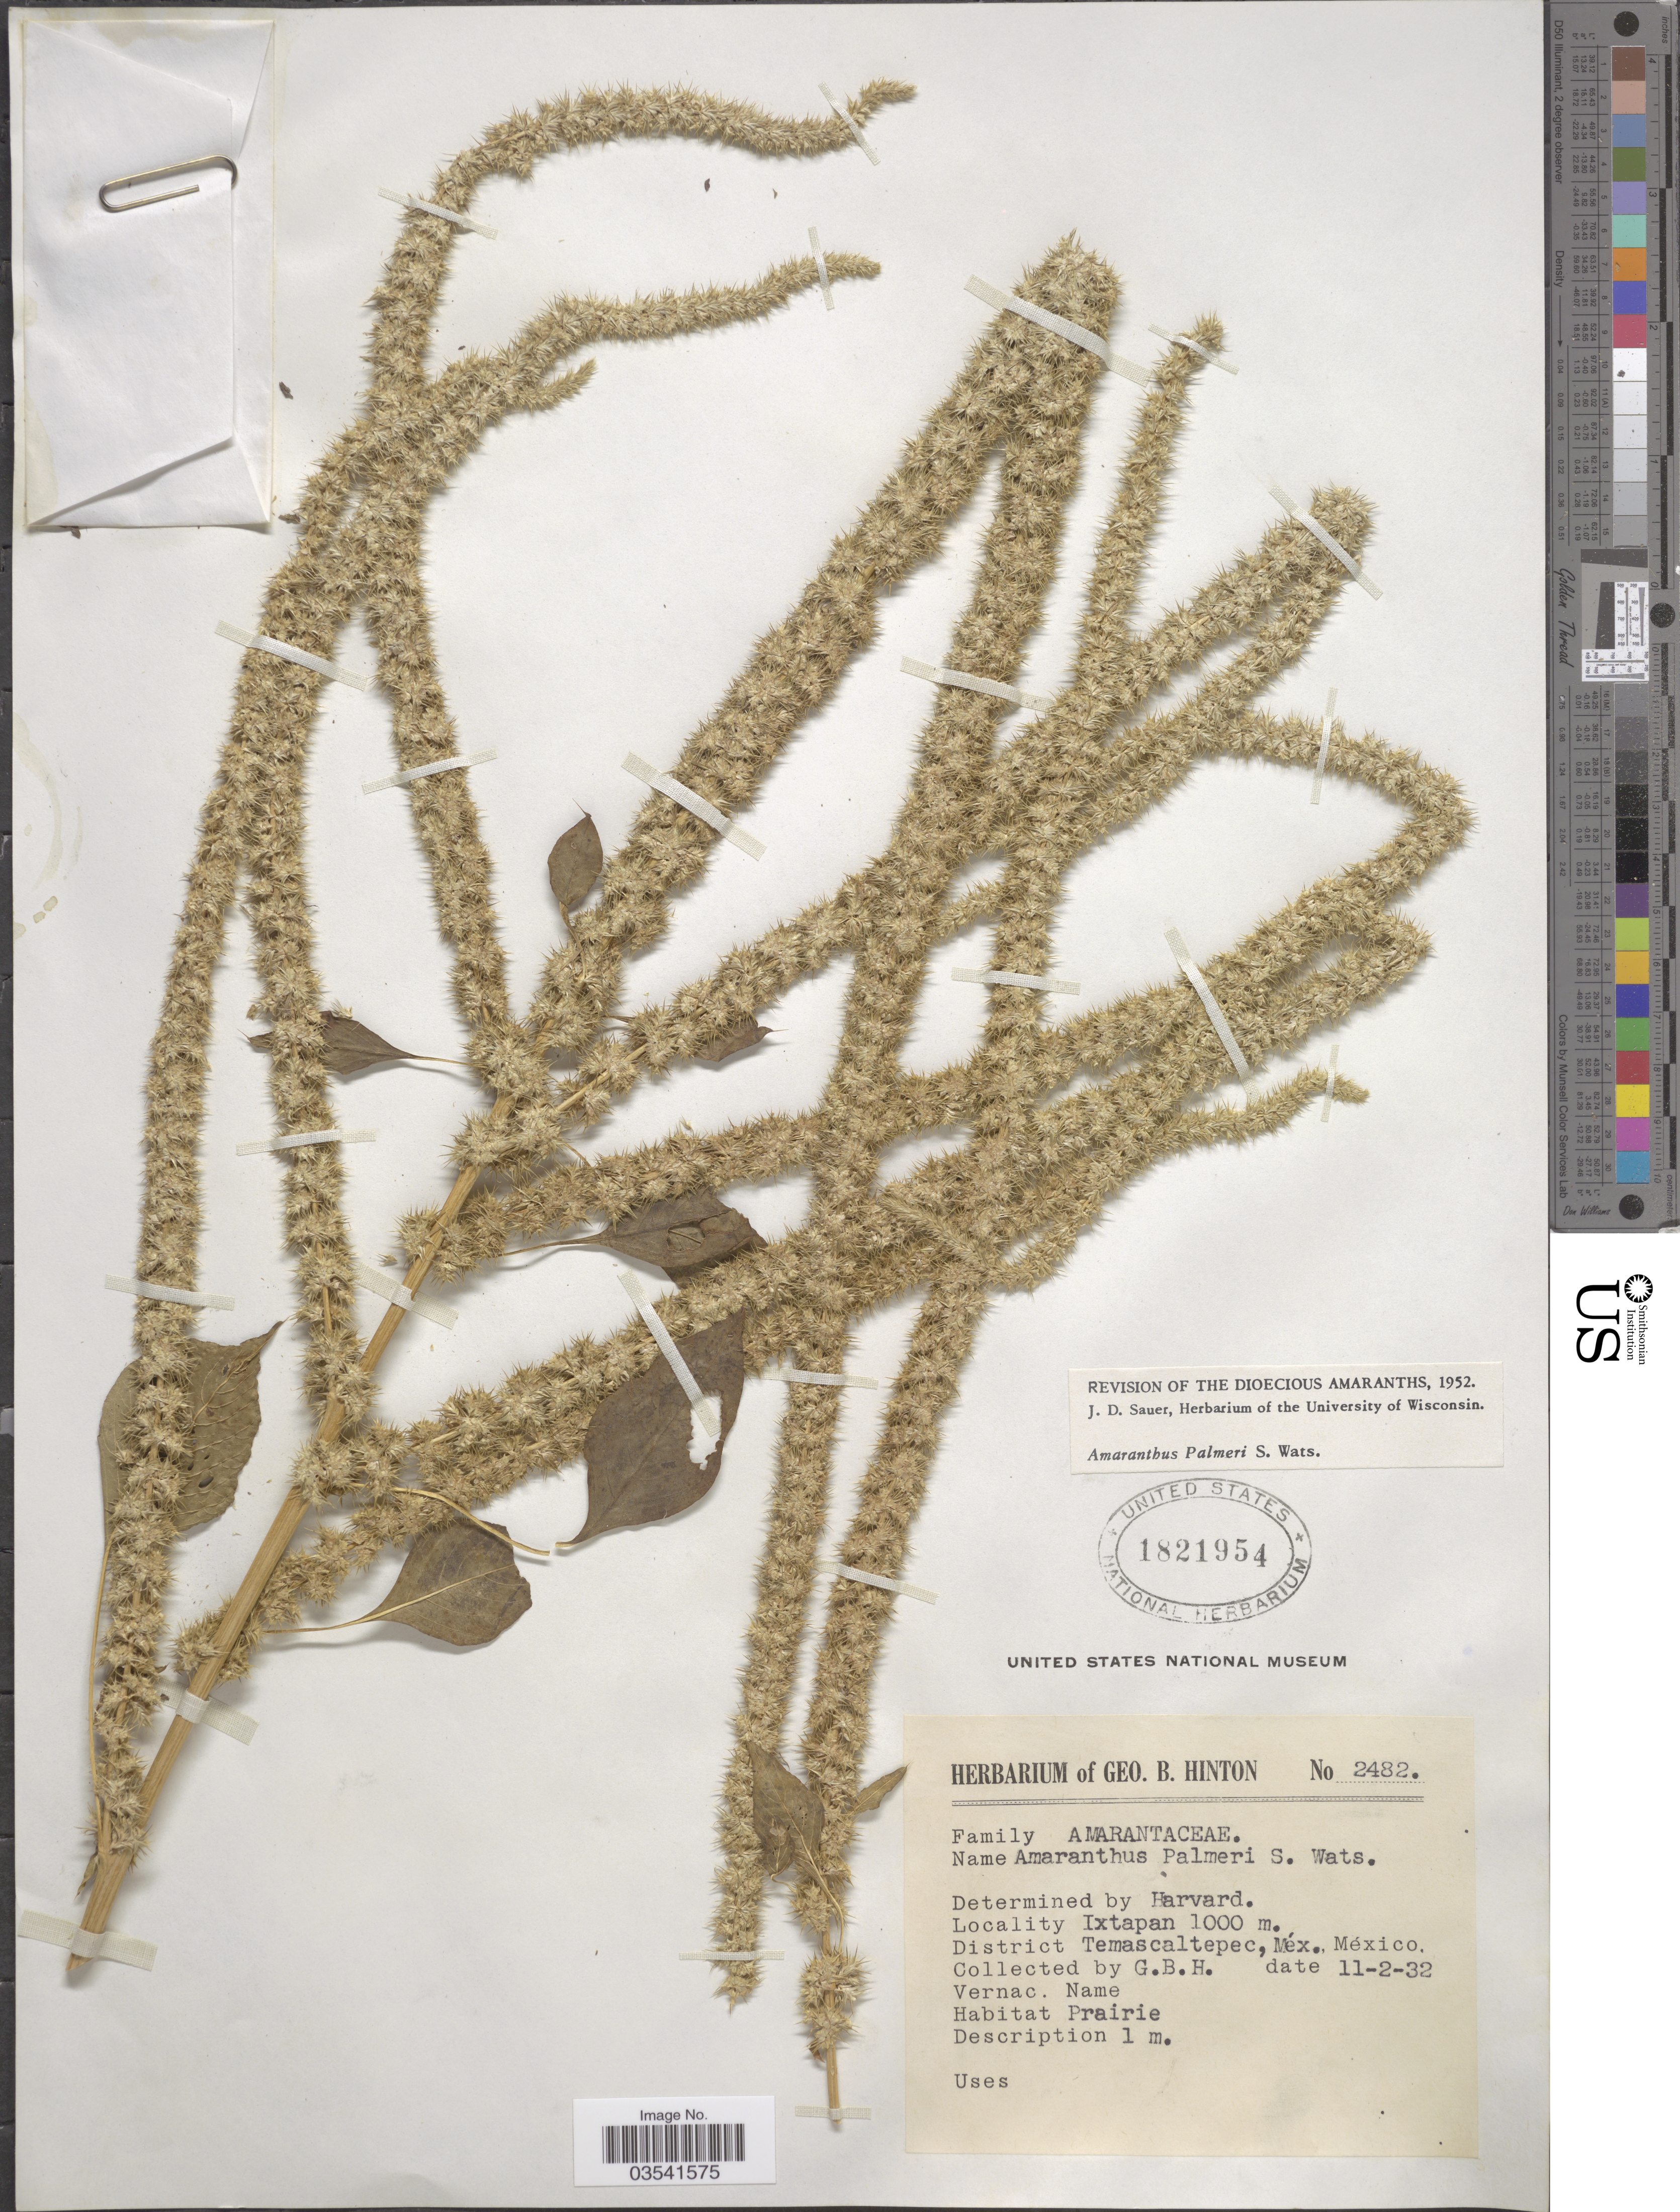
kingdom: Plantae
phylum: Tracheophyta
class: Magnoliopsida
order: Caryophyllales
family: Amaranthaceae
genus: Amaranthus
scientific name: Amaranthus palmeri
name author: S. Watson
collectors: G. B. Hinton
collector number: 2482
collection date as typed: Transcribed d/m/y: 11/2/32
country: Mexico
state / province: México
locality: Ixtapan. District Temascaltepec.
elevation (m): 1000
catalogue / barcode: US 1821954